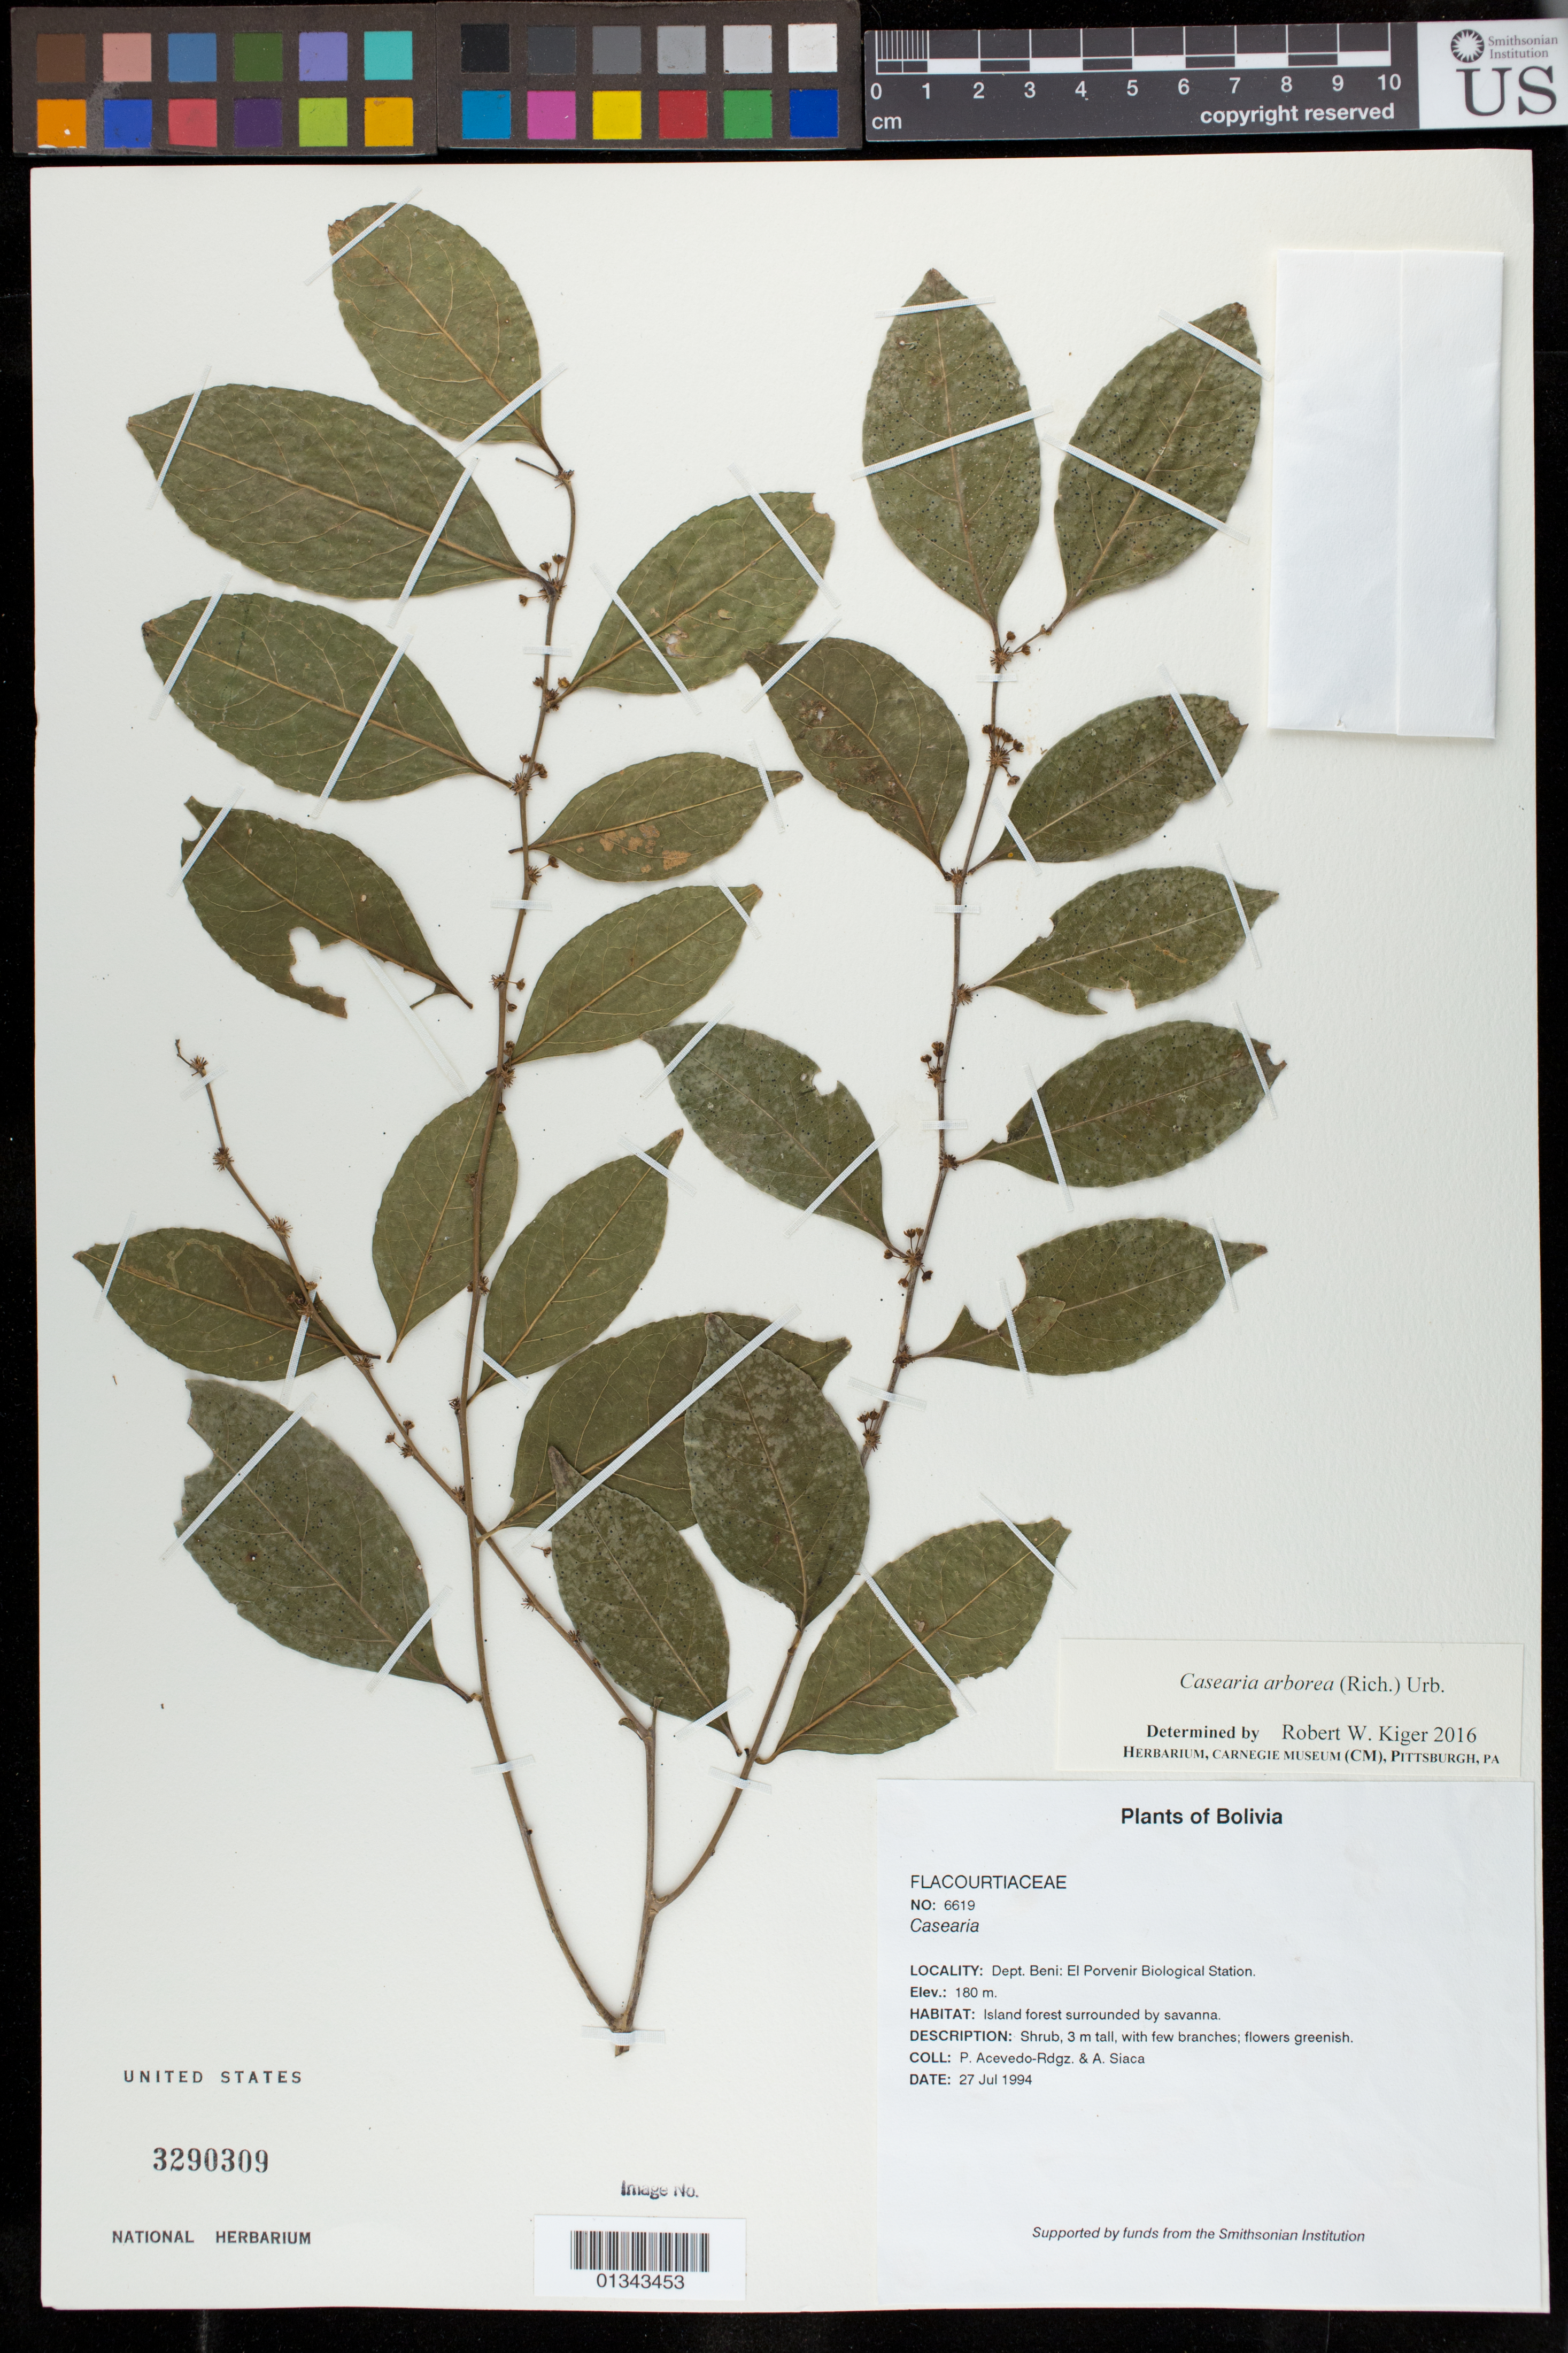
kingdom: Plantae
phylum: Tracheophyta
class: Magnoliopsida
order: Malpighiales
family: Salicaceae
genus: Casearia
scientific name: Casearia arborea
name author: (Rich.) Urb.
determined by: Kiger, R. W.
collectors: P. Acevedo-Rodr. & A. Siaca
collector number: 6619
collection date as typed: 27 Jul 1994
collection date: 1994-07-27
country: Bolivia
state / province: Beni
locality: Depart. Beni, El Porvenir Biological Station.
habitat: Island forest surrounded by savanna.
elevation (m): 180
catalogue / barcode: US 3290309